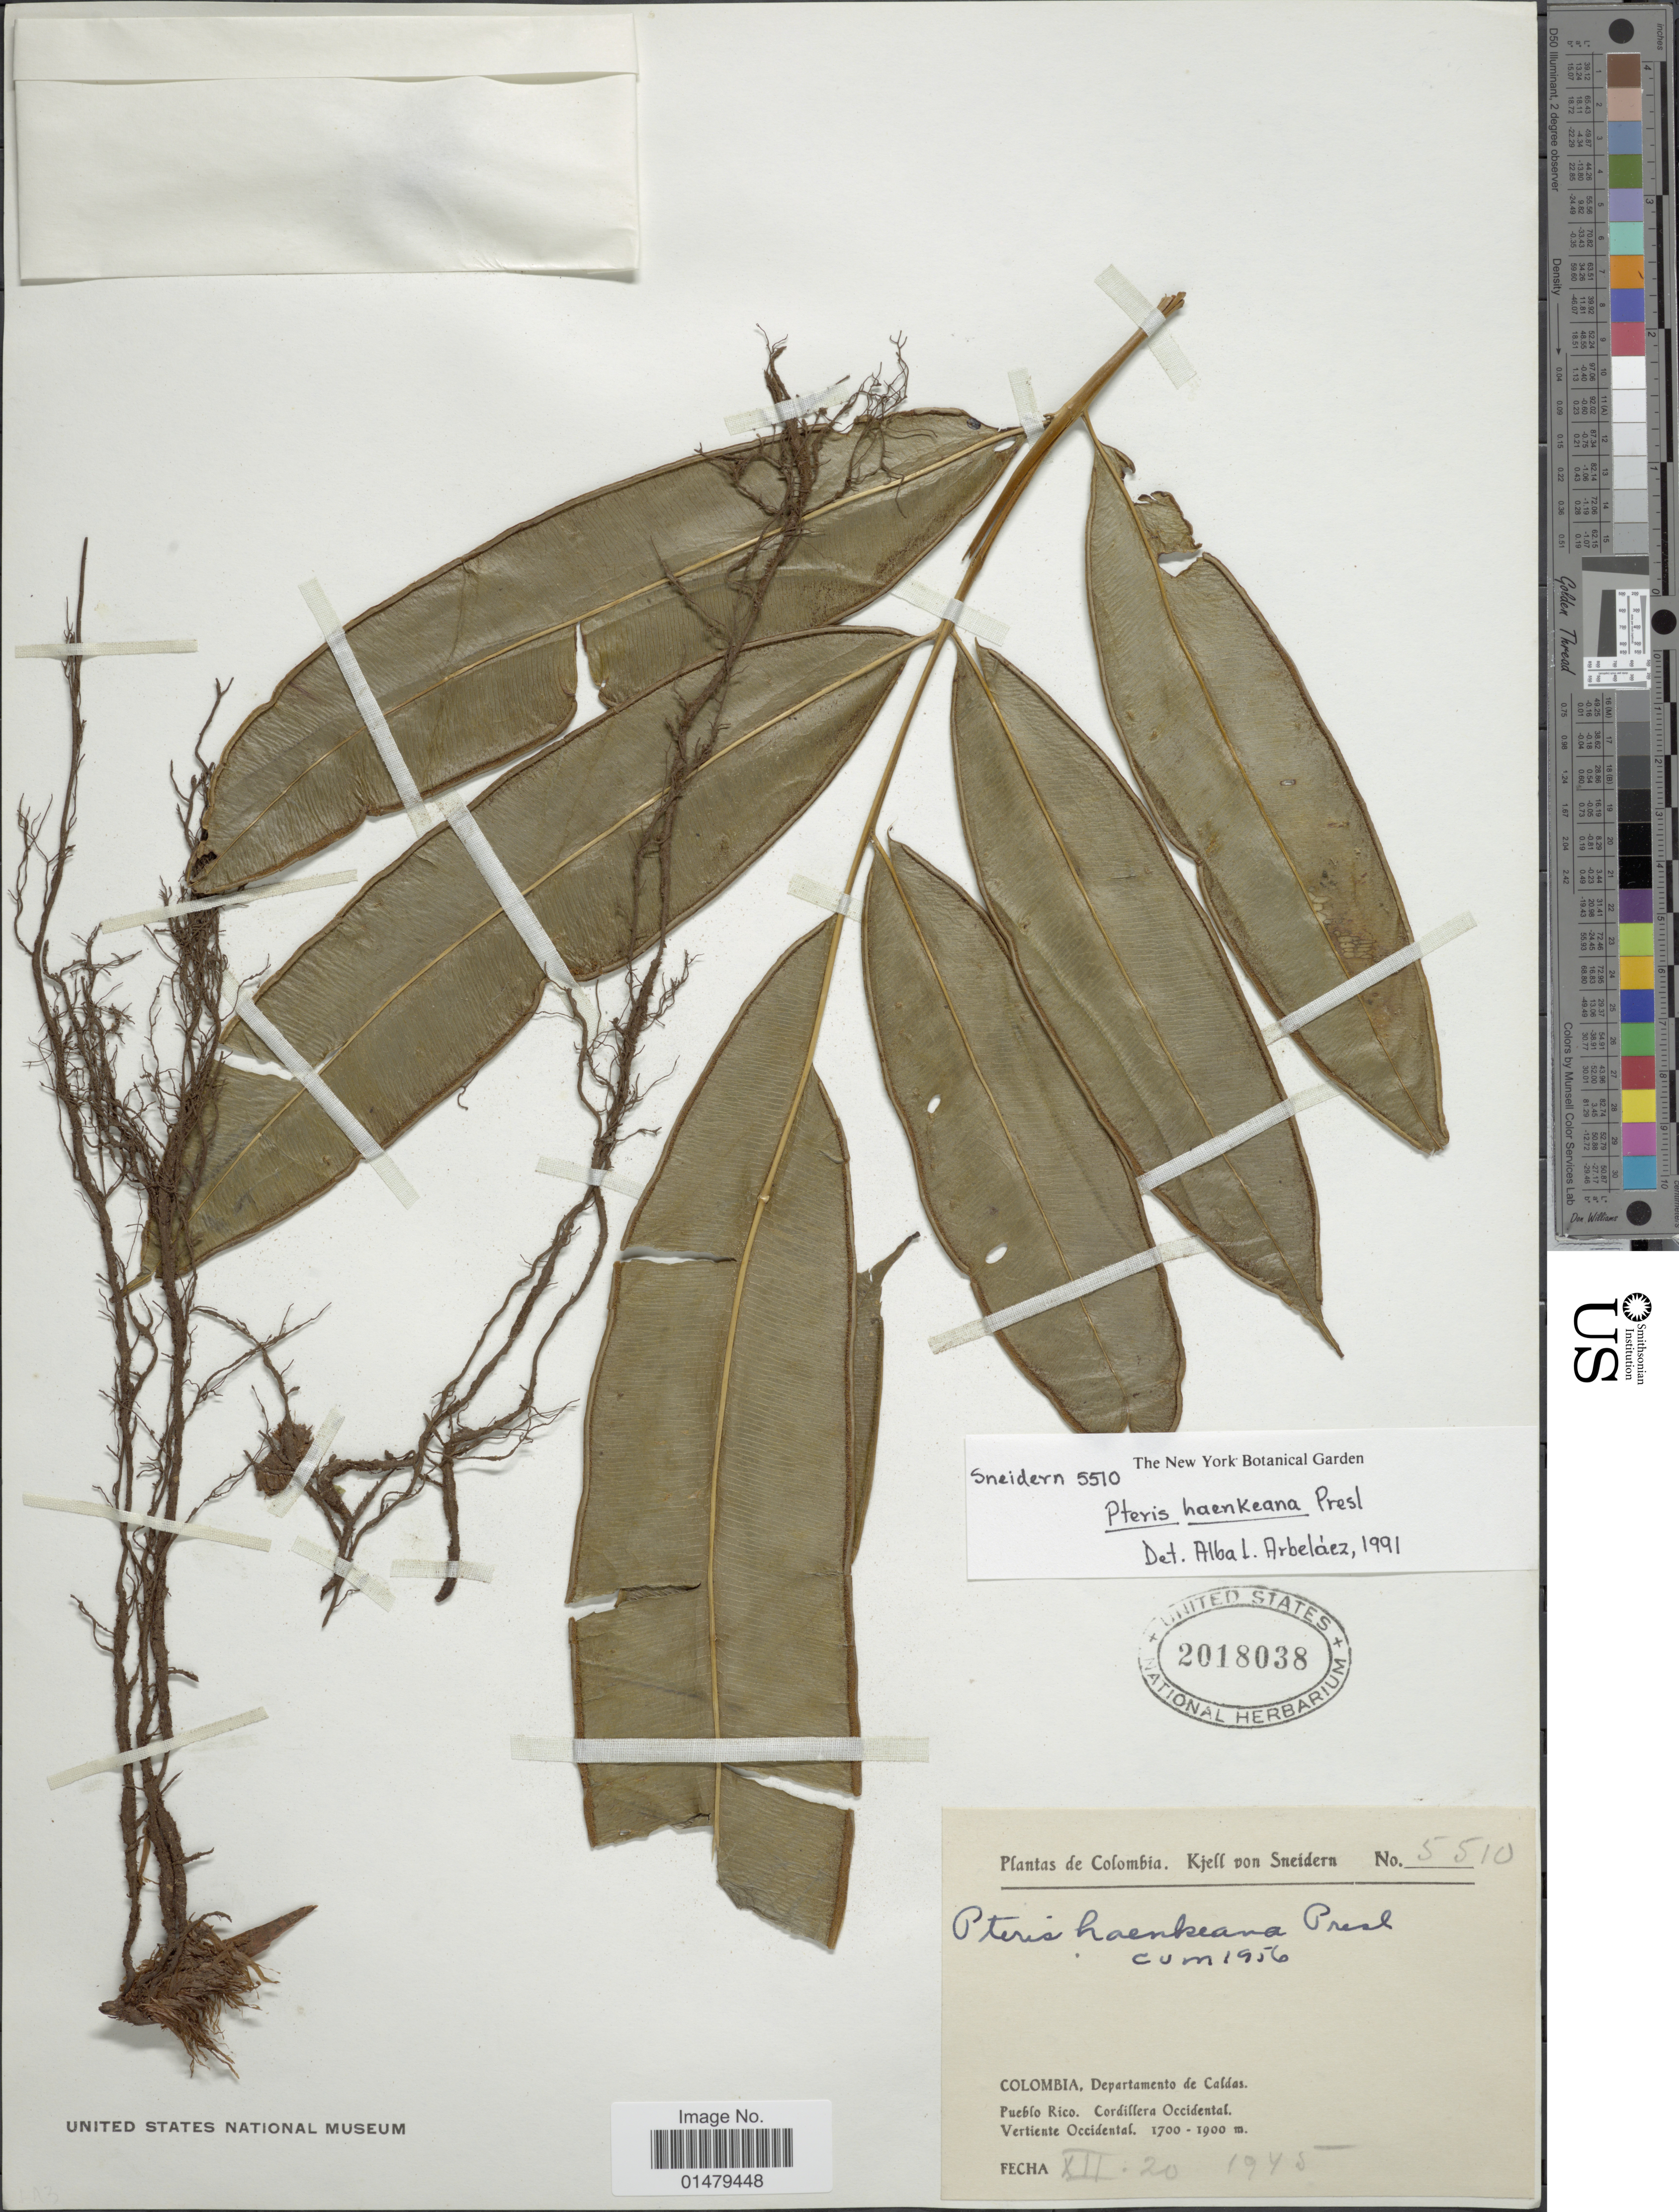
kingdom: Plantae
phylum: Tracheophyta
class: Polypodiopsida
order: Polypodiales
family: Pteridaceae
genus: Pteris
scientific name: Pteris haenkeana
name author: C. Presl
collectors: K. von Sneidern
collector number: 5510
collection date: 1945-12-20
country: Colombia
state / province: Caldas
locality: Departamento de Caldas. Pueblo Rico. Cordillera Occidental. Vertiente Occidental.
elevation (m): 1700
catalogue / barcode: US 2018038